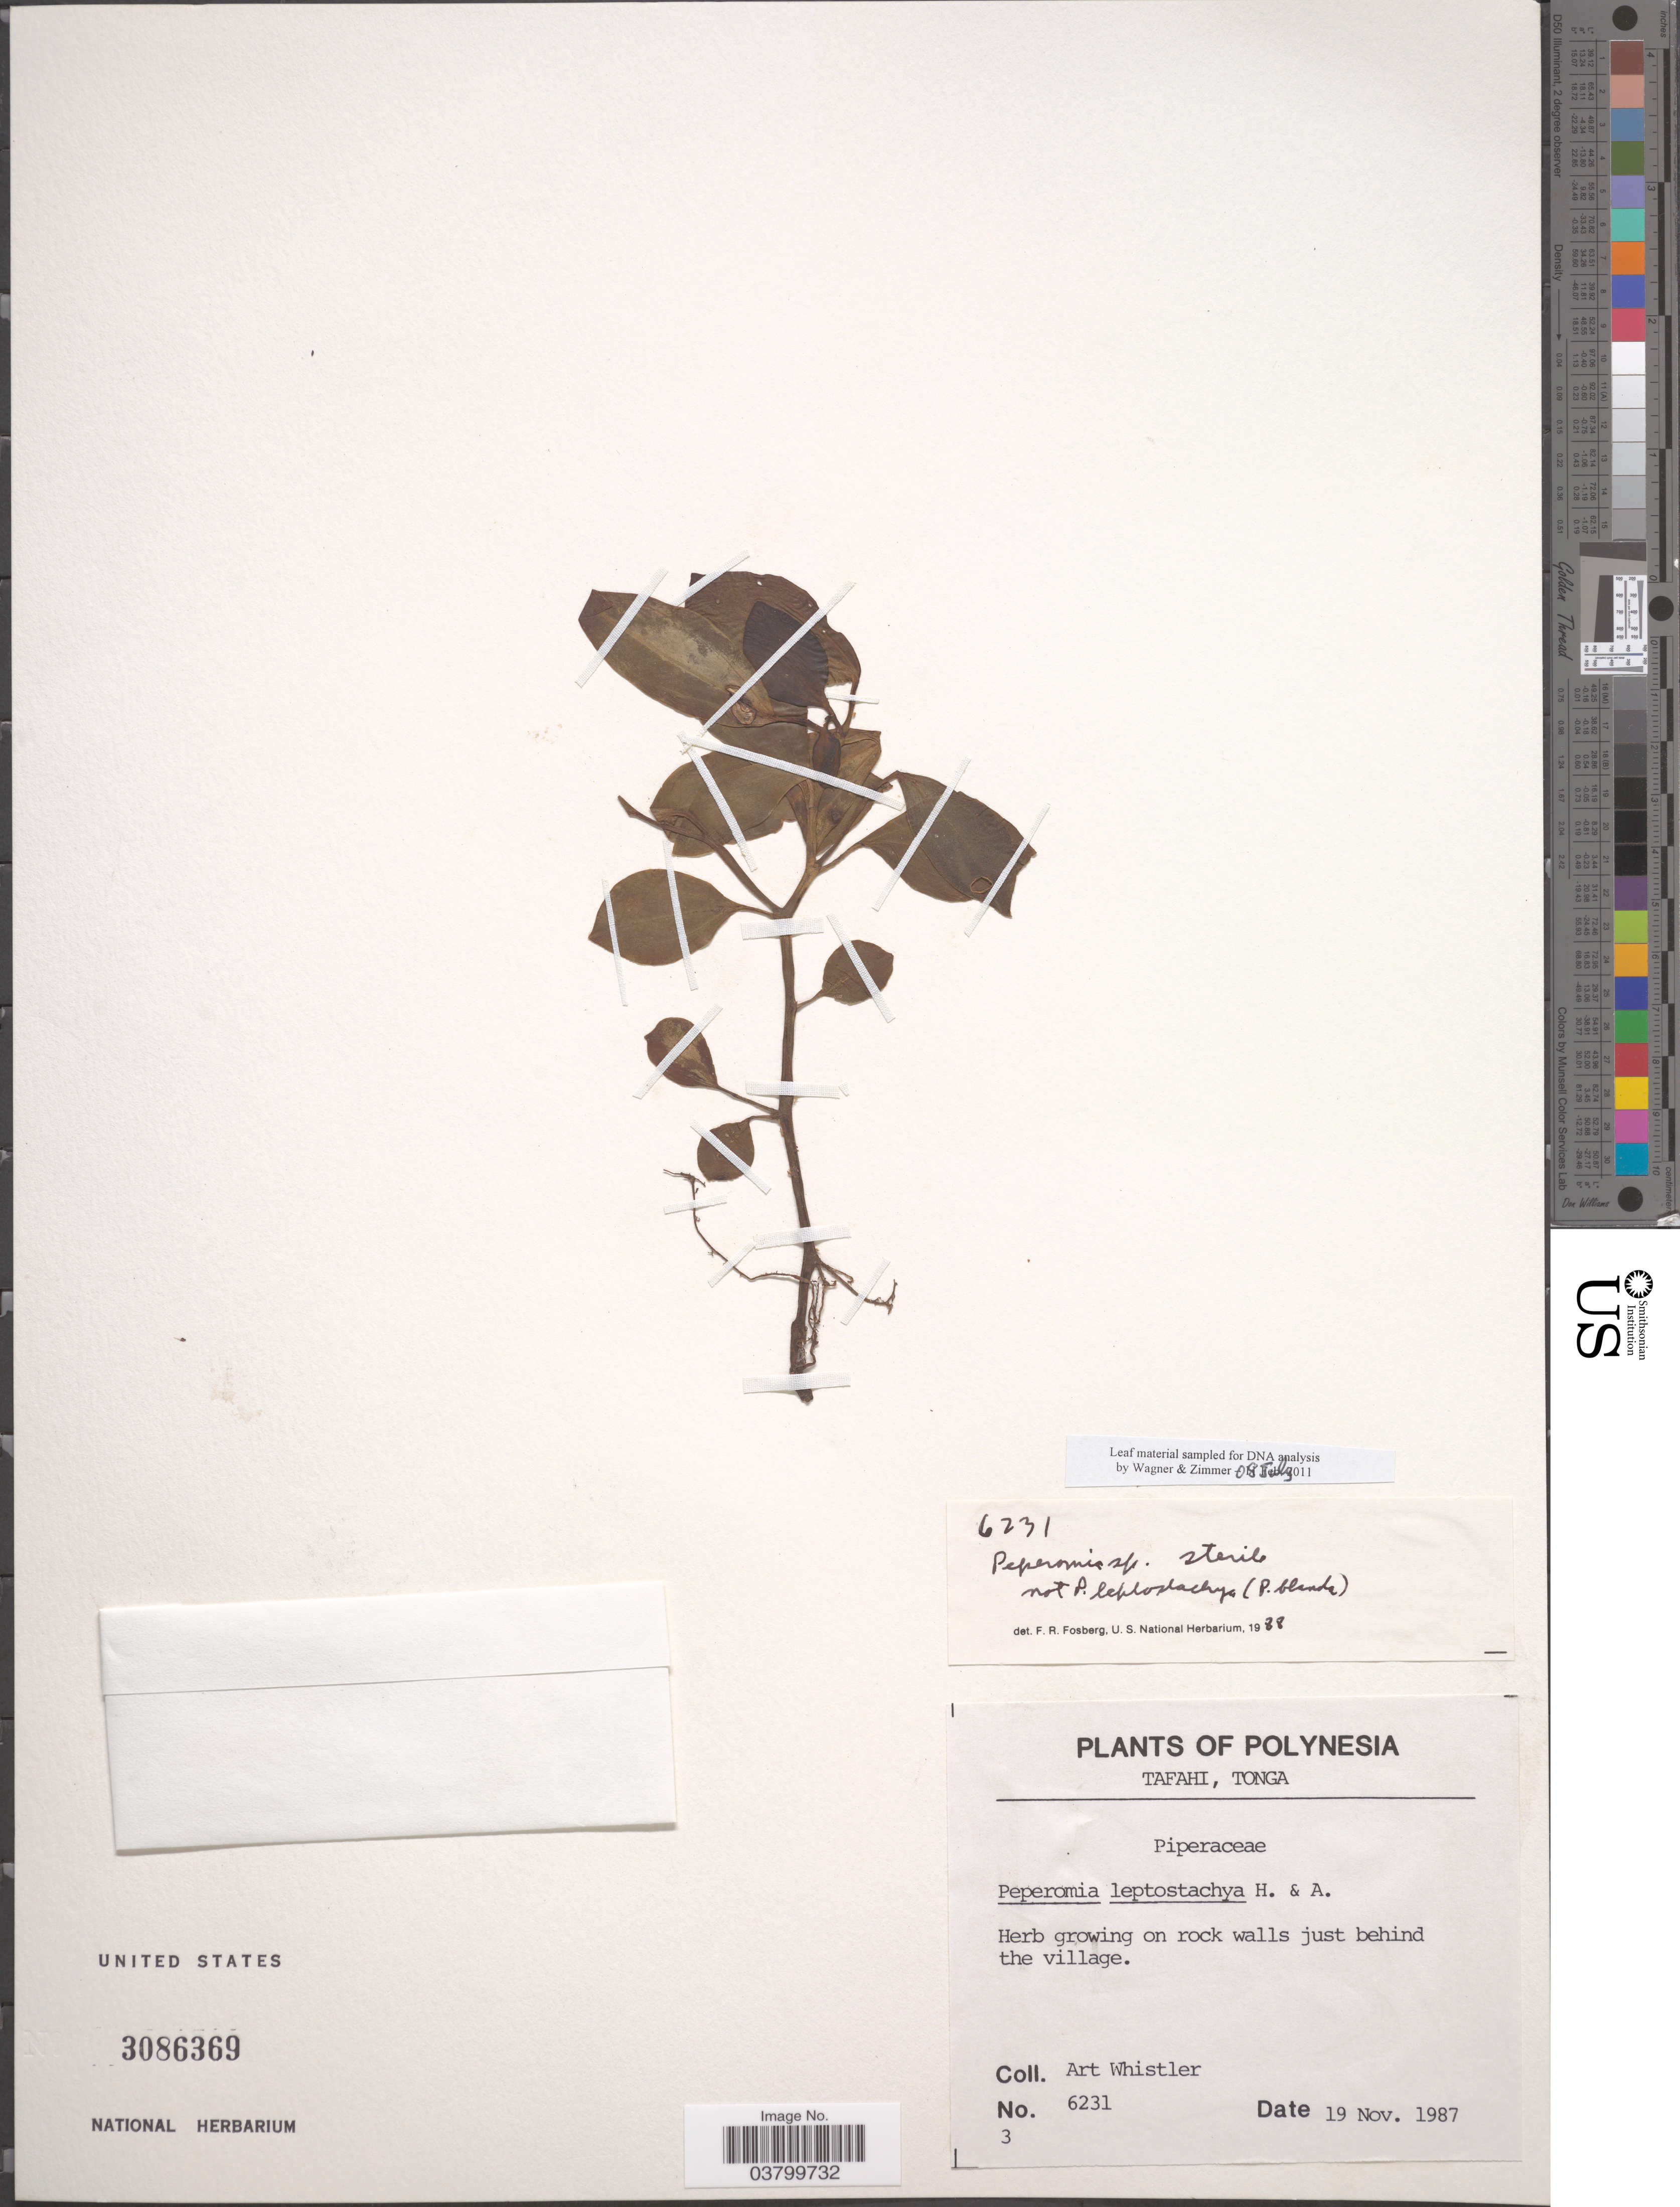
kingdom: Plantae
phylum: Tracheophyta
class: Magnoliopsida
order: Piperales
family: Piperaceae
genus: Peperomia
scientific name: Peperomia sp.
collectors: A. Whistler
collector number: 6231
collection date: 1987-11-19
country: Tonga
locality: Tafahi. Just behind the village.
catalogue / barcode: US 3086369